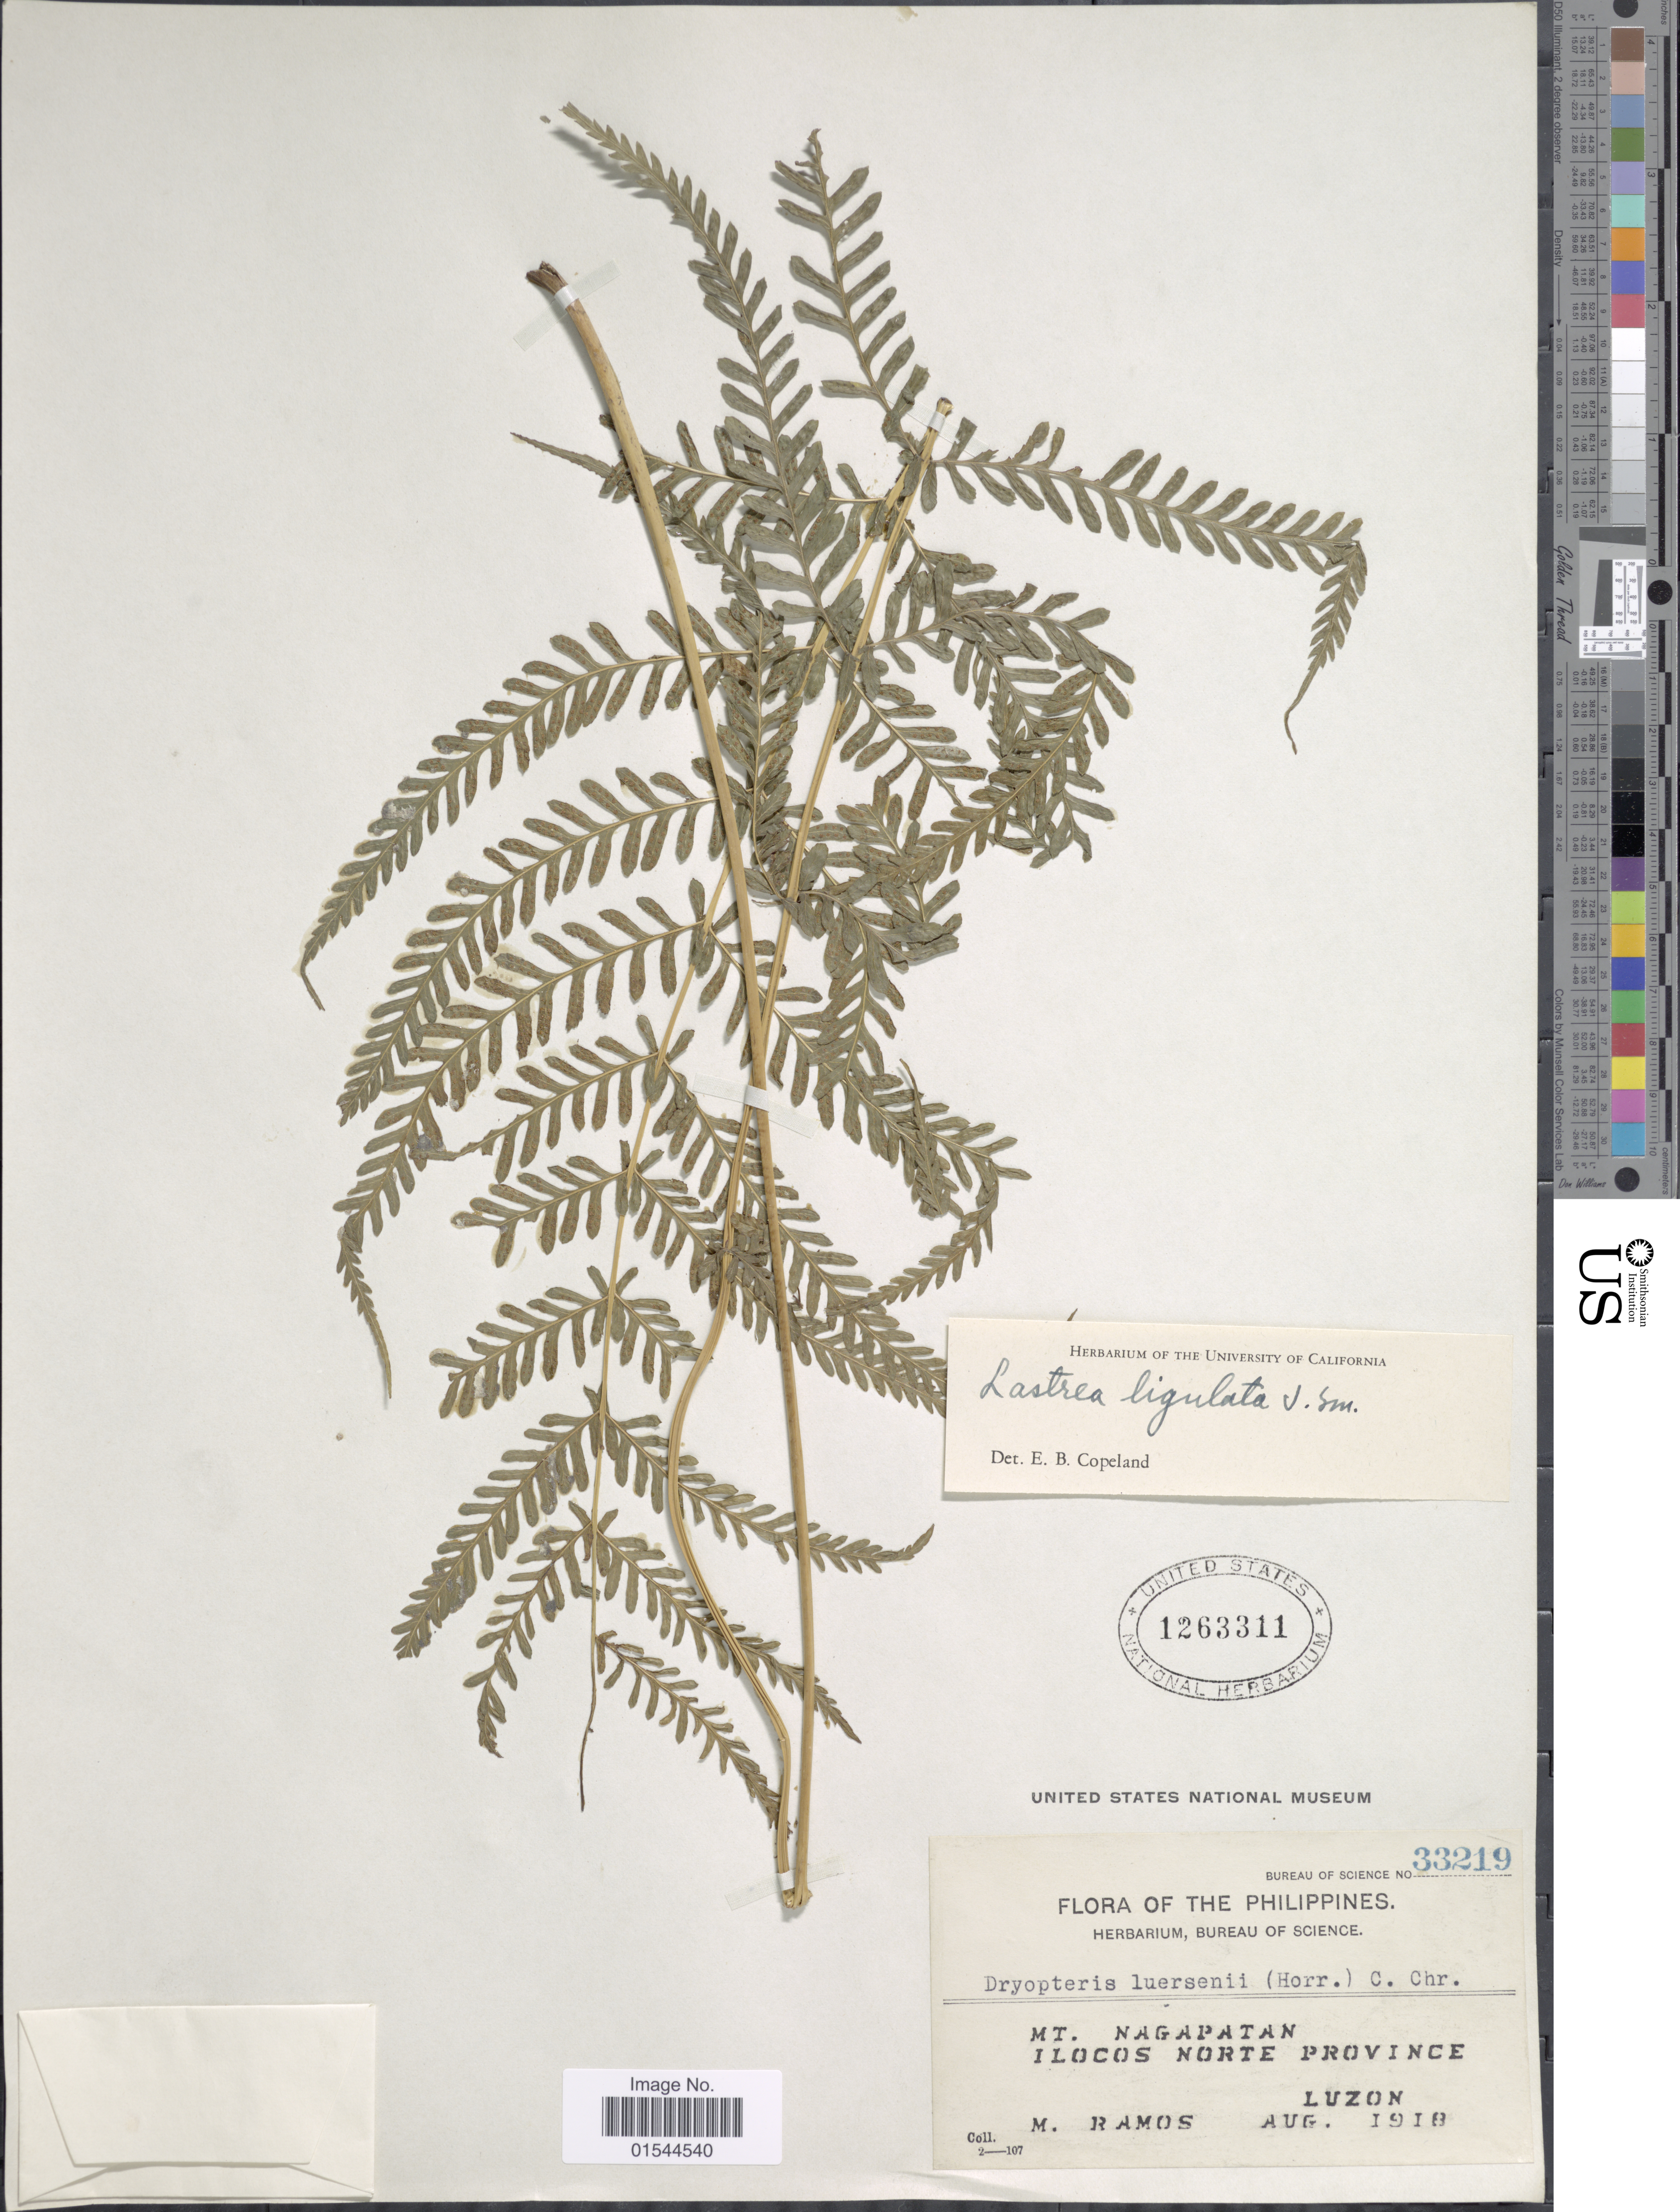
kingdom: Plantae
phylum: Tracheophyta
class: Polypodiopsida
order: Polypodiales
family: Thelypteridaceae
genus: Pneumatopteris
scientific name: Pneumatopteris ligulata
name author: (C. Presl) Holttum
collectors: M. Ramos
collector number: Bureau of Science 33219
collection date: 1918-08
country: Philippines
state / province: Ilocos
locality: Mt. Nagapatan, Ilocos Norte Province, Luzon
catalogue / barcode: US 1263311